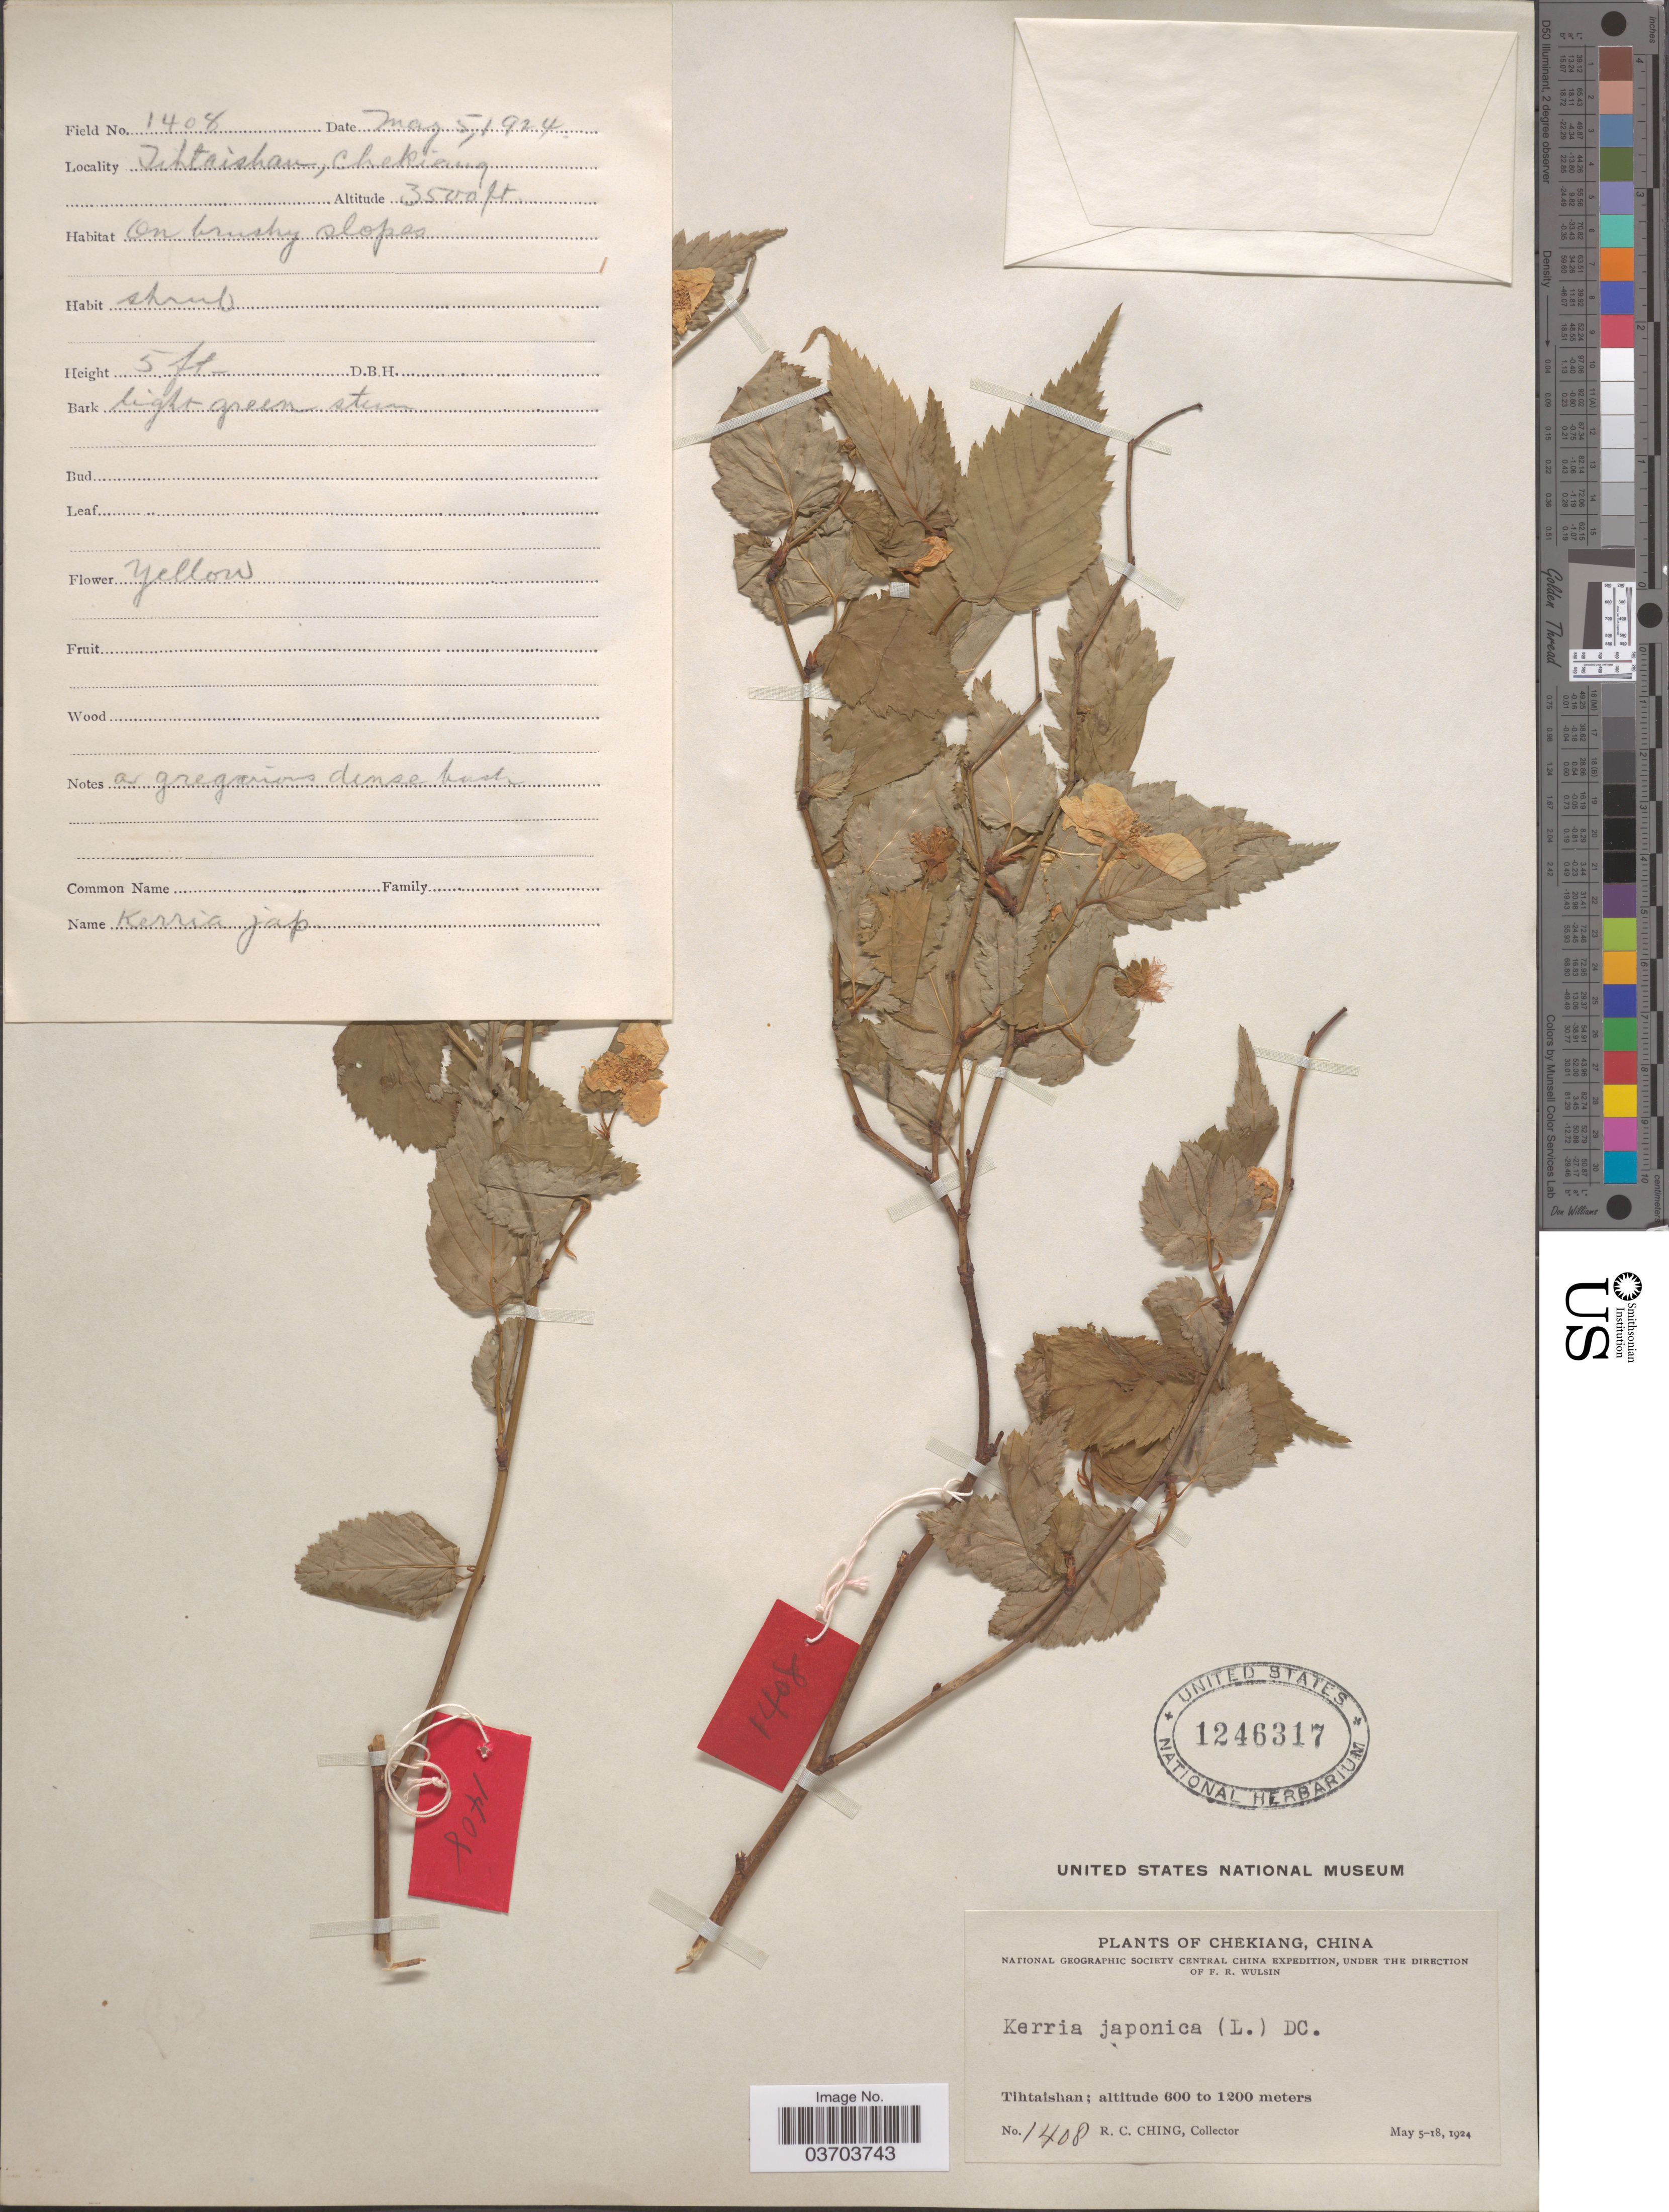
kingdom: Plantae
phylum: Tracheophyta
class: Magnoliopsida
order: Rosales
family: Rosaceae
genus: Kerria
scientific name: Kerria japonica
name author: (L.) DC.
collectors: R. C. Ching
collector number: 1408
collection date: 1924-05-05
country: China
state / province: Zhejiang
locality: Chekiang. Tihtaishan.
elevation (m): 1067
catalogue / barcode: US 1246317